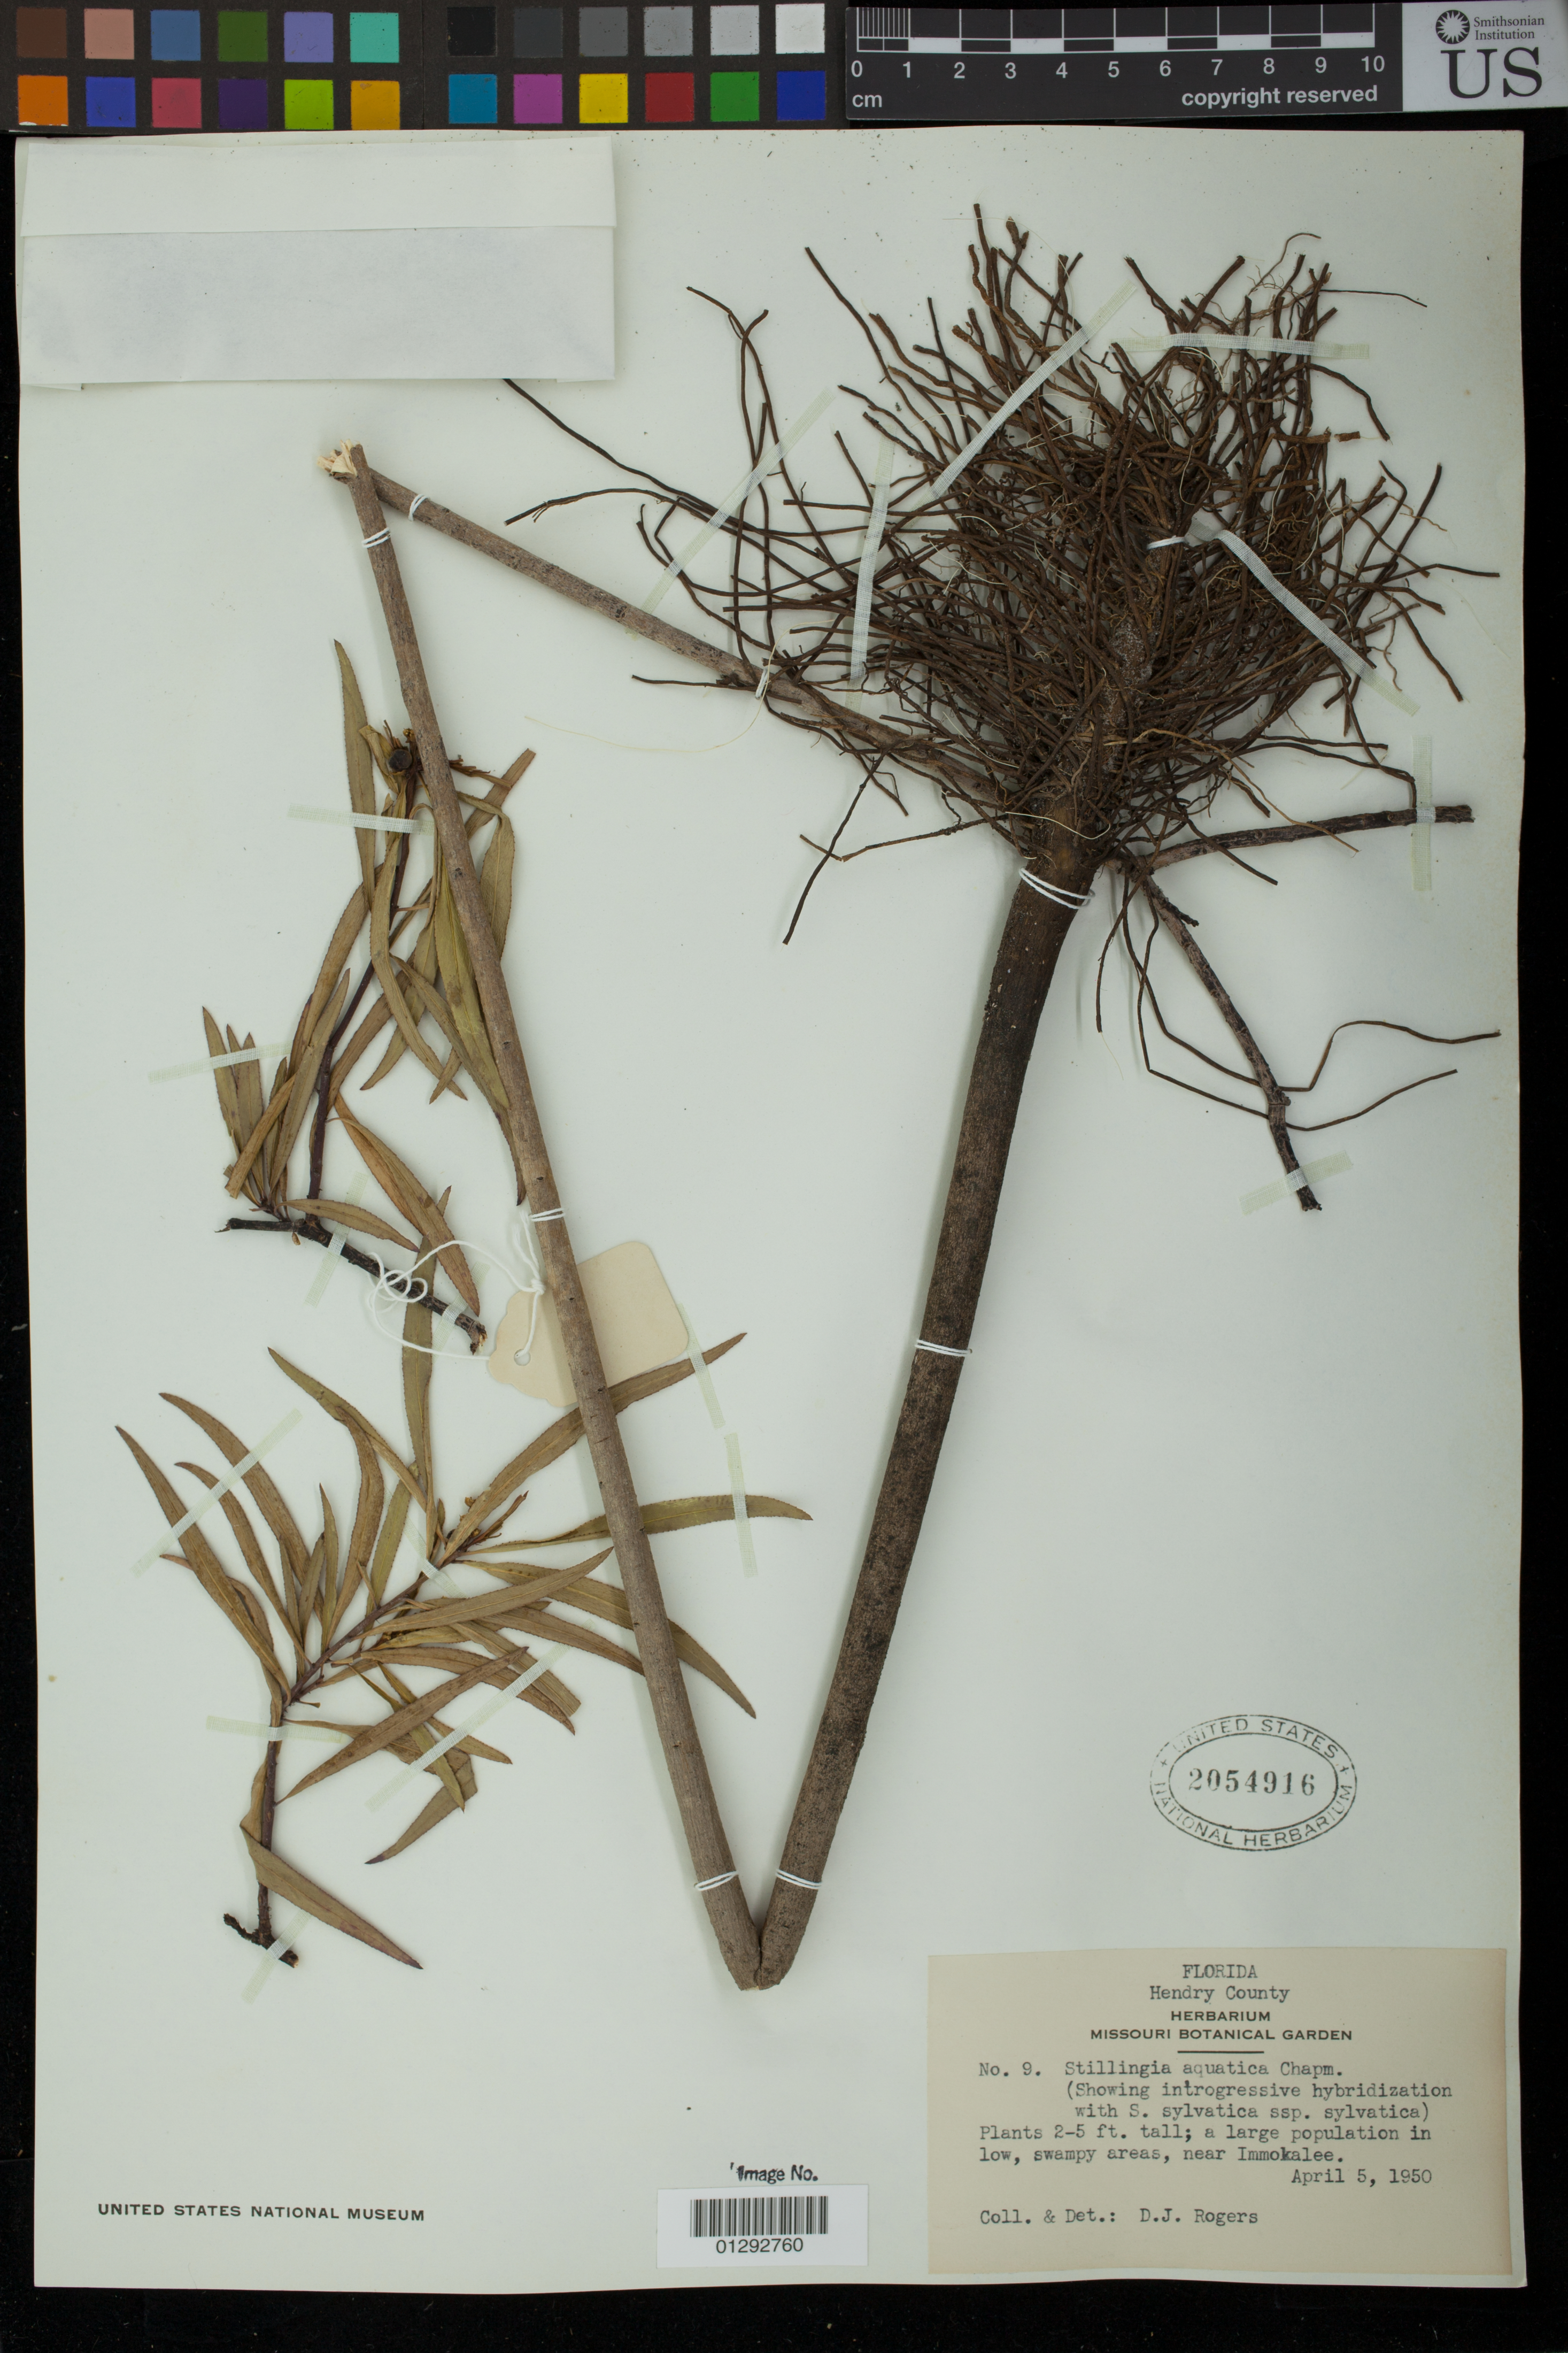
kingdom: Plantae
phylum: Tracheophyta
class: Magnoliopsida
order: Malpighiales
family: Euphorbiaceae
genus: Stillingia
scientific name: Stillingia aquatica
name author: Chapm.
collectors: D. J. Rogers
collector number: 9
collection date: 1950-04-05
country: United States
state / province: Florida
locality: Hendry County: near Immokalee.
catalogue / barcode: US 2054916